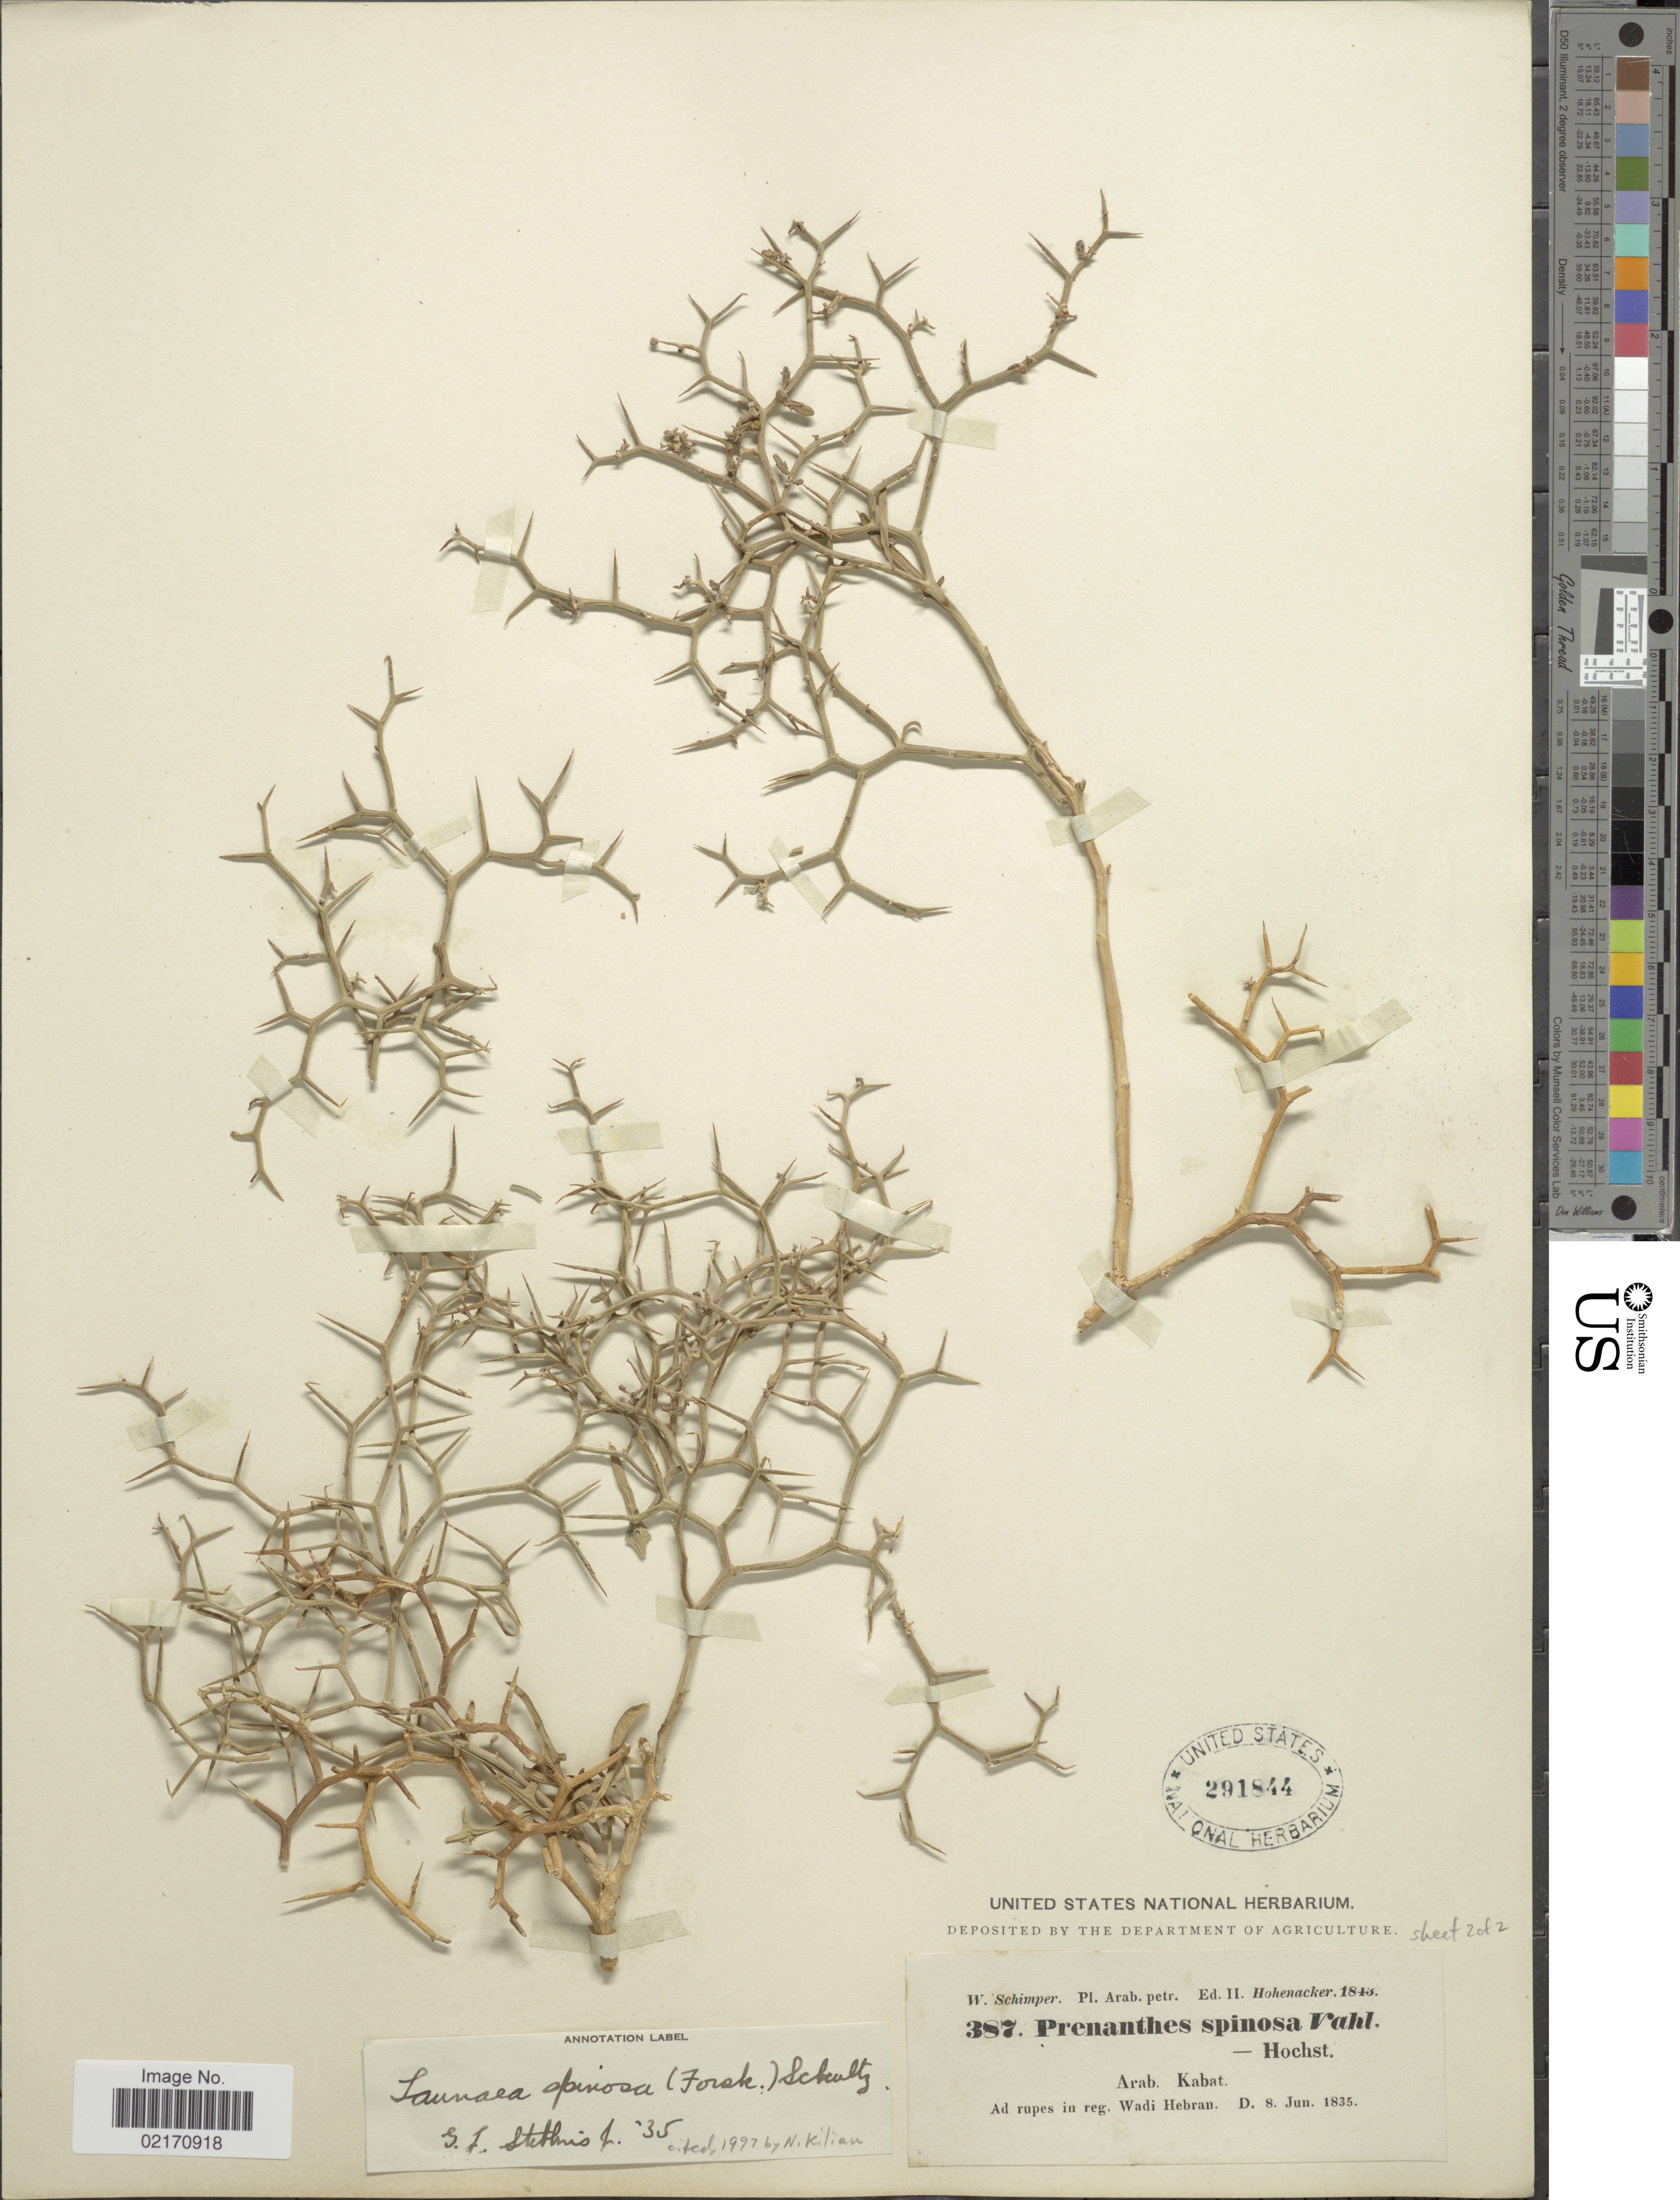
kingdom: Plantae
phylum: Tracheophyta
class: Magnoliopsida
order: Asterales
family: Asteraceae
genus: Launaea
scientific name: Launaea spinosa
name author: (Forssk.) Kuntze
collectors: W. Schimper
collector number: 387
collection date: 1935-06-08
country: Egypt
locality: Arab, Kabat, reg. Wadi Hebran [Sinai]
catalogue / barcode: US 291844